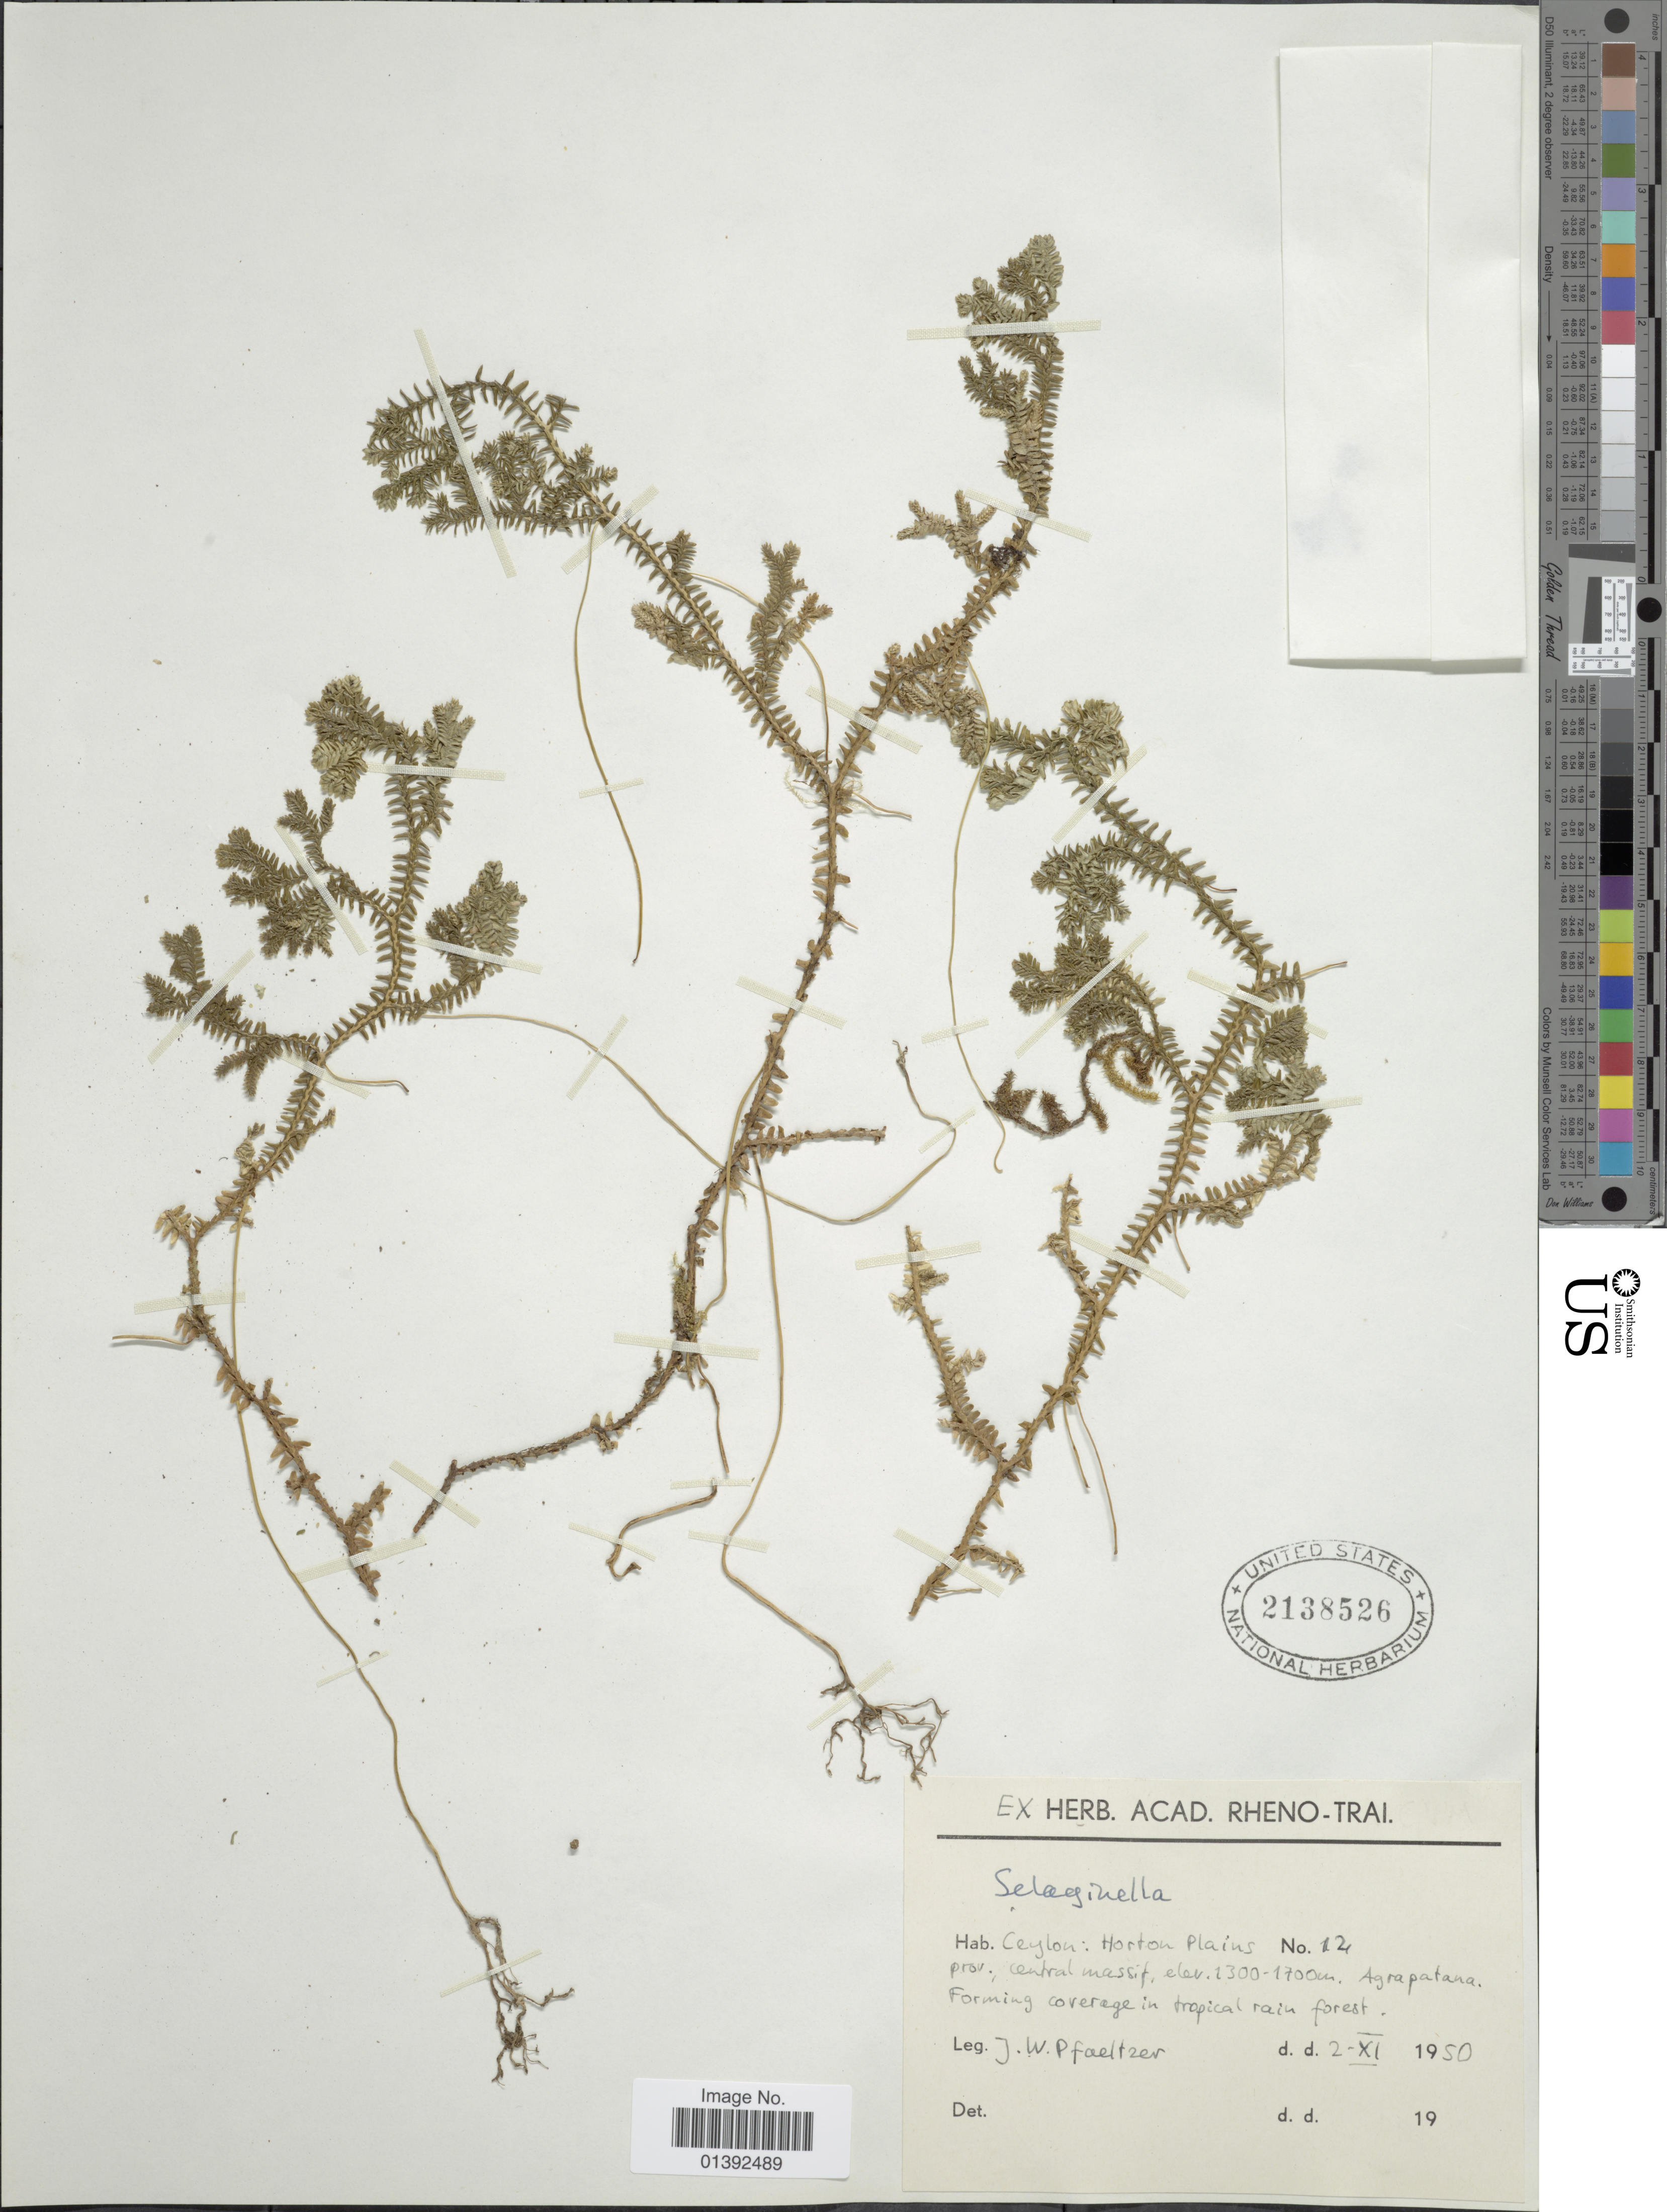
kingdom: Plantae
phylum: Tracheophyta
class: Lycopodiopsida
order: Selaginellales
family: Selaginellaceae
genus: Selaginella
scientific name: Selaginella sp.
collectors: J. Pfaeltzer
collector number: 12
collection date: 1950-11-02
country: Sri Lanka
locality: Ceylon, Horton Plains, prov., Central massif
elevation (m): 1300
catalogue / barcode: US 2138526